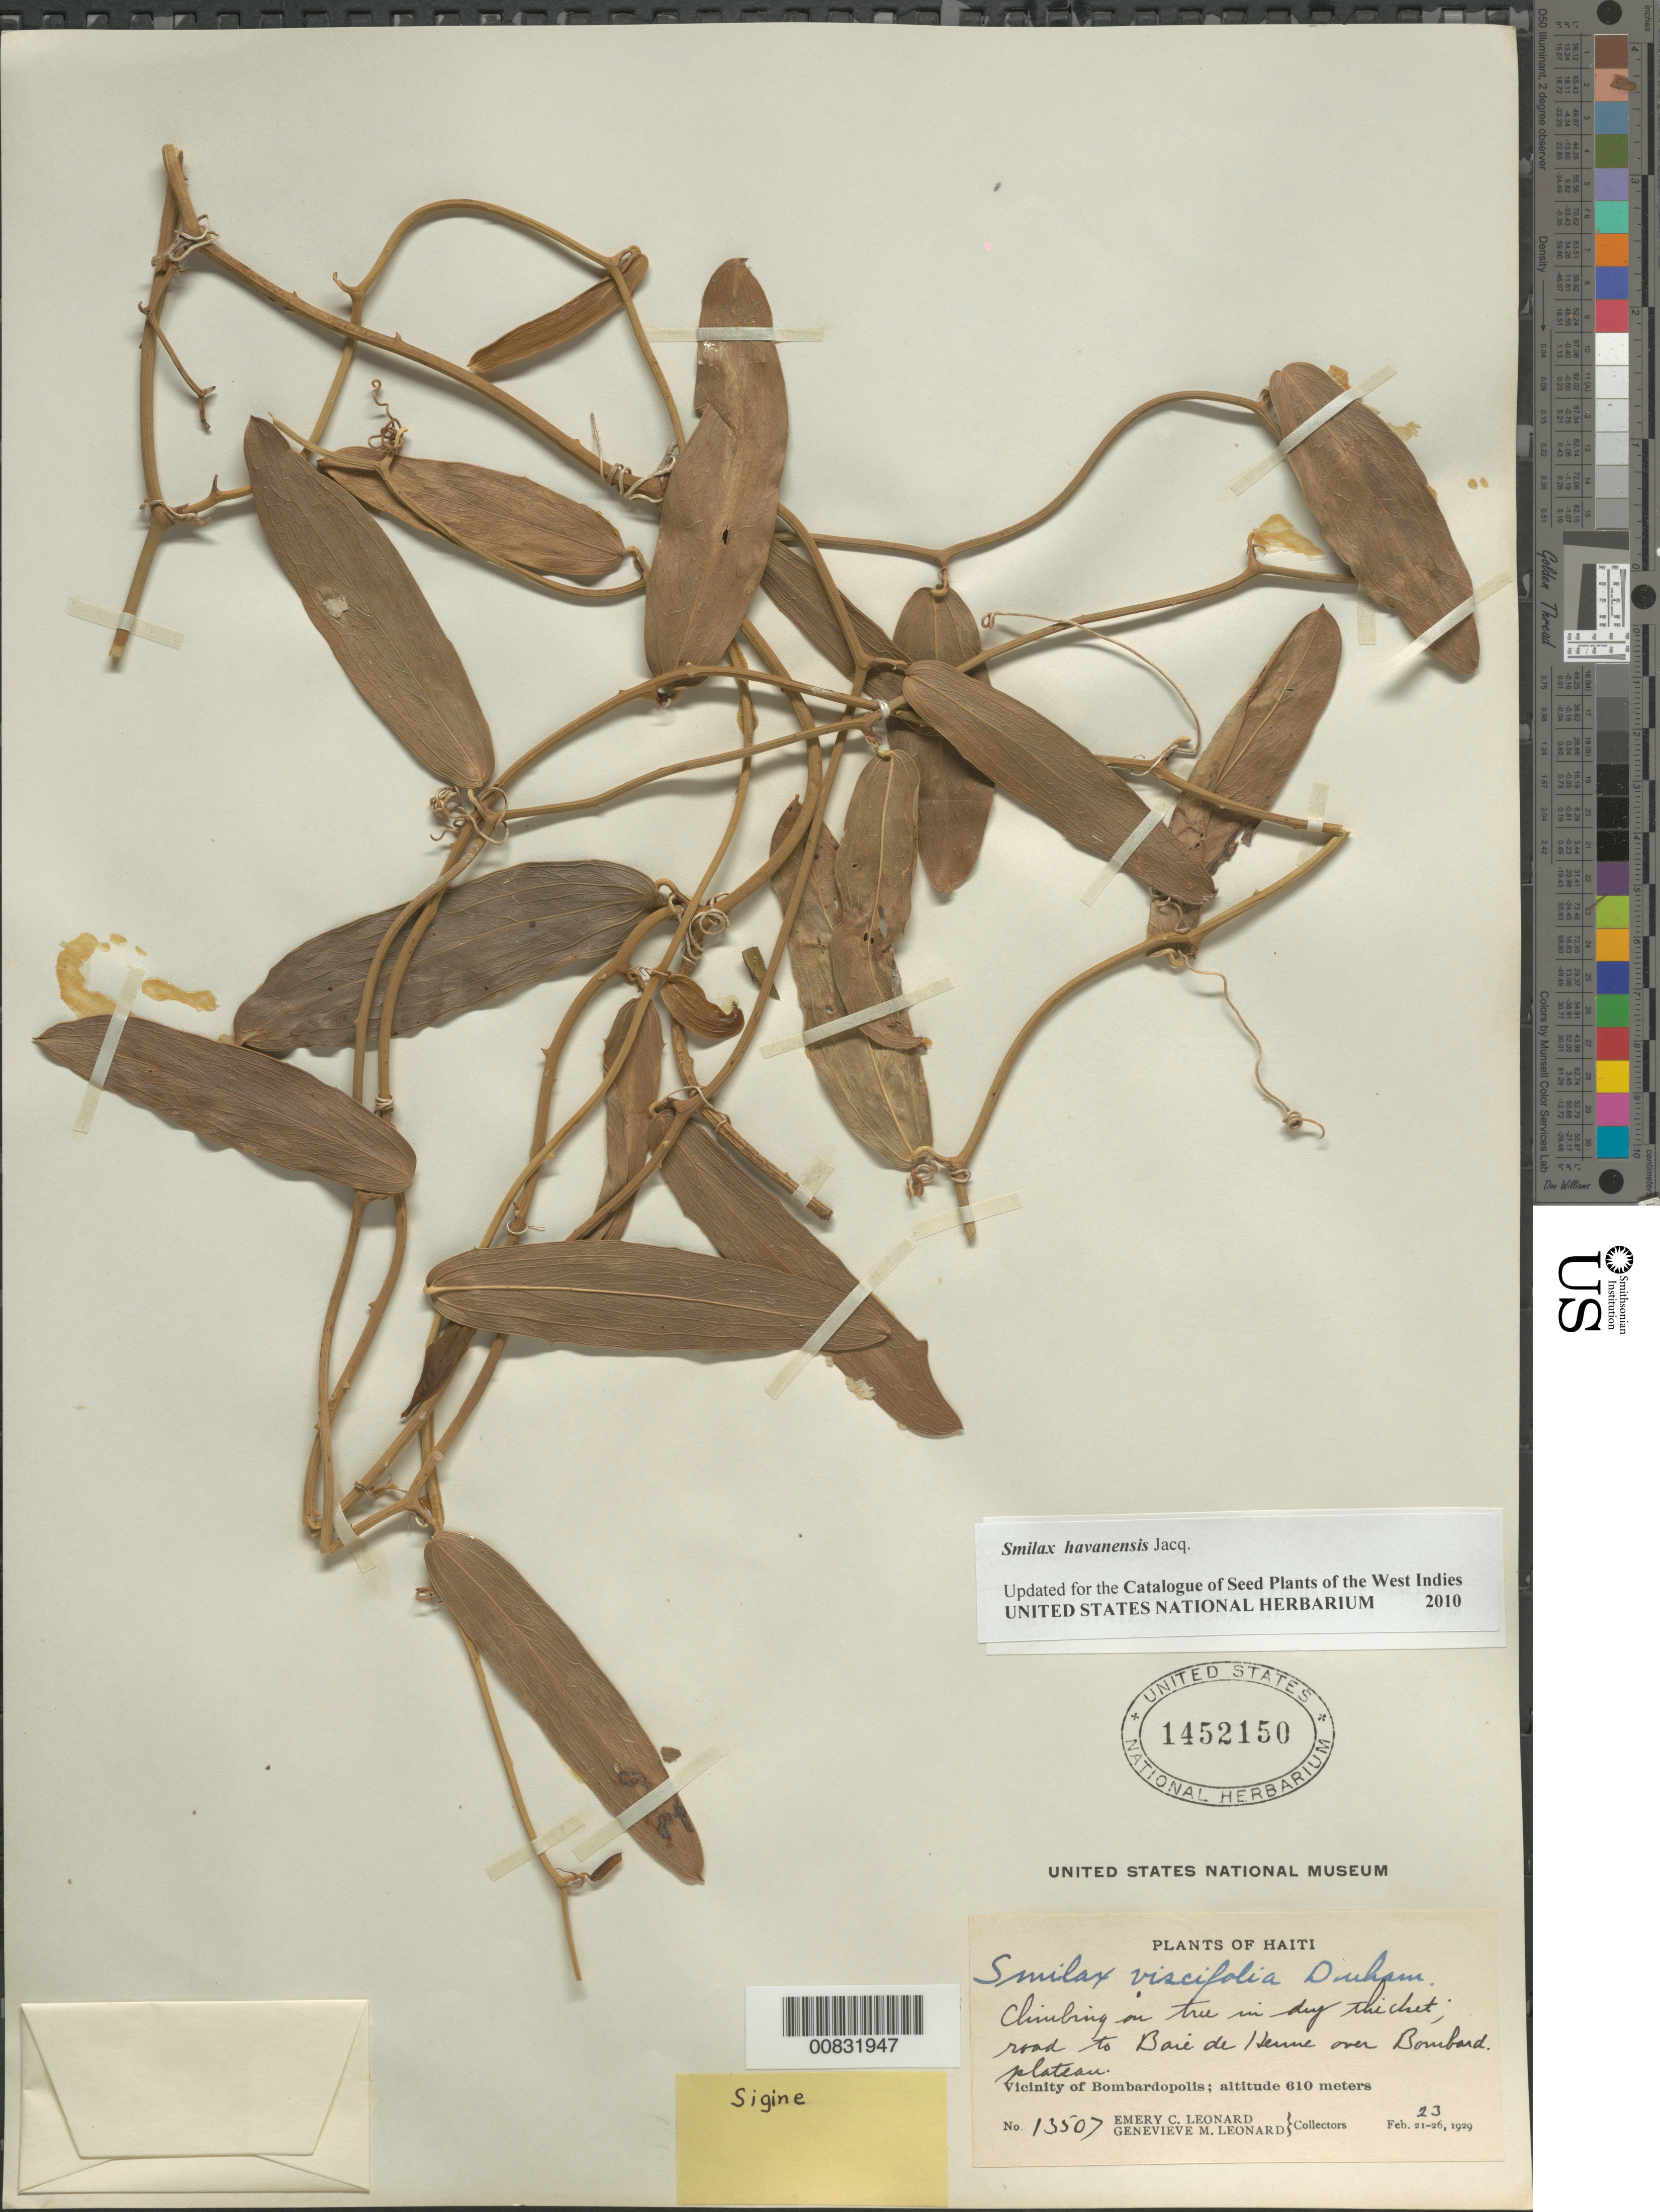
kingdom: Plantae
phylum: Tracheophyta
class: Liliopsida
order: Liliales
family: Smilacaceae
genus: Smilax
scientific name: Smilax havanensis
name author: Jacq.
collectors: E. C. Leonard & G. M. Leonard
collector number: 13507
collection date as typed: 23 Feb 1929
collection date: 1929-02-23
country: Haiti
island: Hispaniola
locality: Vicinity of Bombardopolis. Road to Baie-de-Henne over Bombard plateau.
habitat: Climbing on tree in dry thicket.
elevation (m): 610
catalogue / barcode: US 1452150